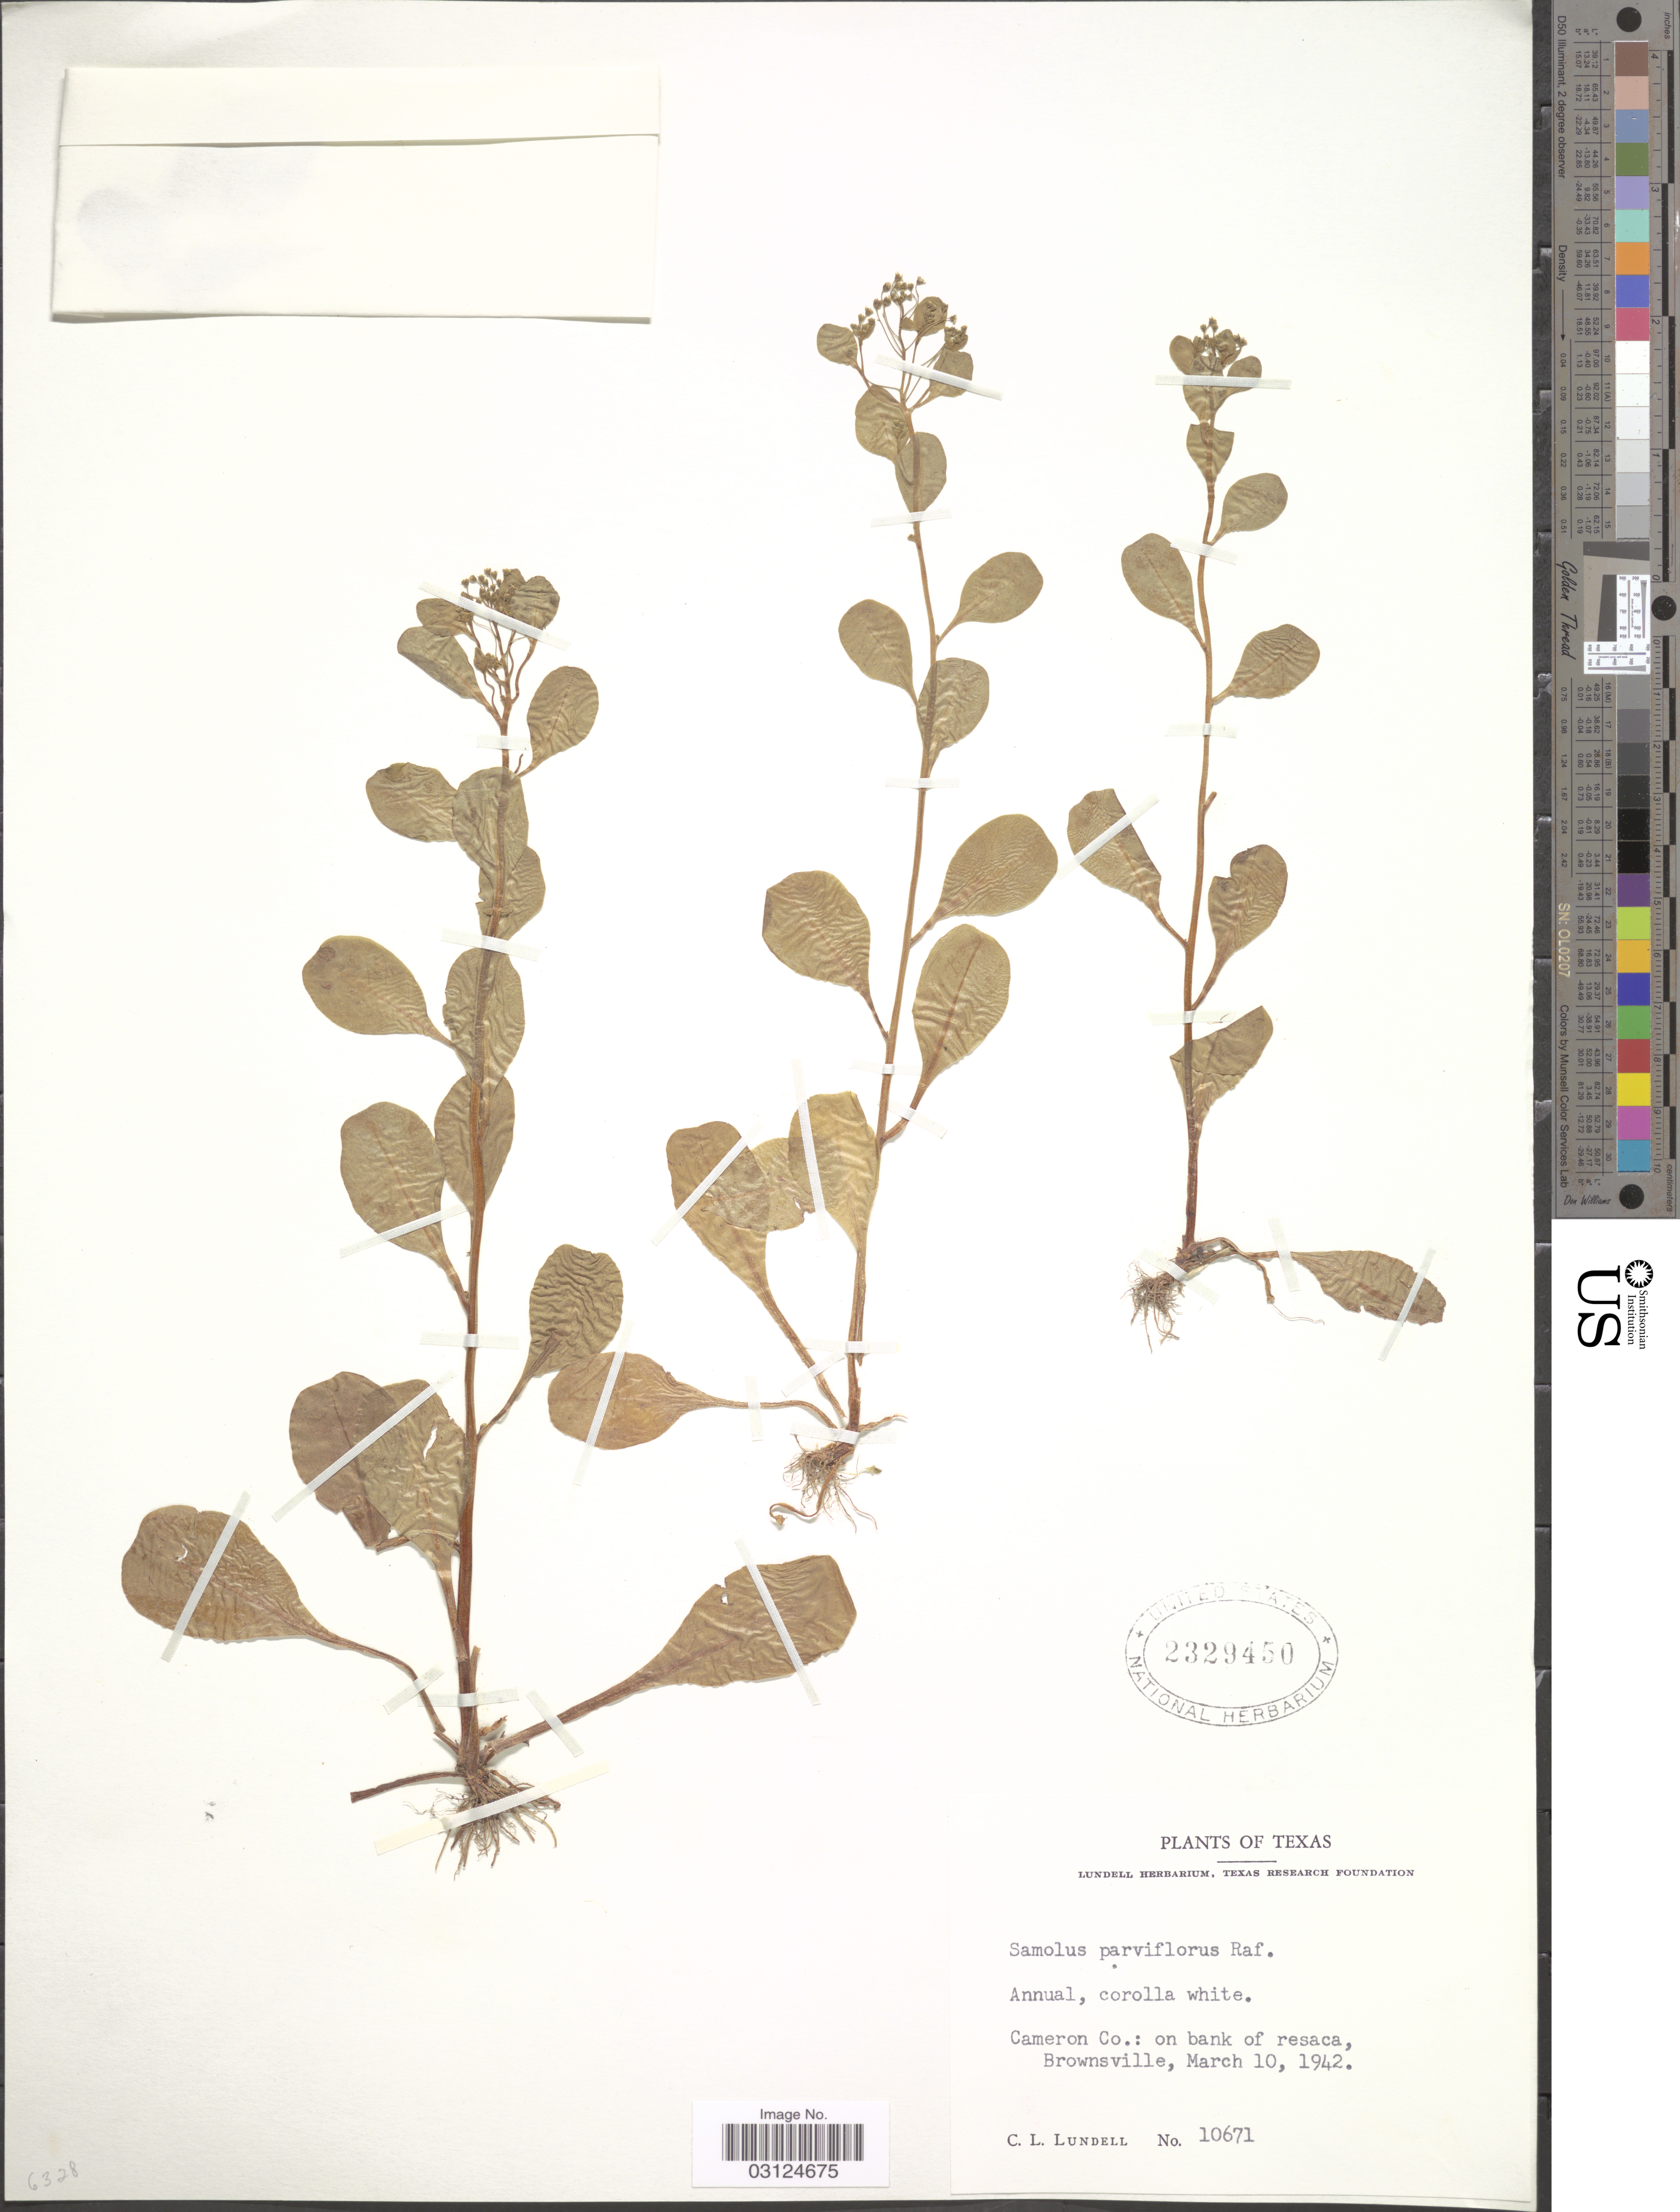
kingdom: Plantae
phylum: Tracheophyta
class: Magnoliopsida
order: Ericales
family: Primulaceae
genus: Samolus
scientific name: Samolus parviflorus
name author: Raf.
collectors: C. L. Lundell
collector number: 10671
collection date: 1942-03-10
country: United States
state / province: Texas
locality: Cameron Co.: on bank of resaca, Brownsville.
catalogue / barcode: US 2329450